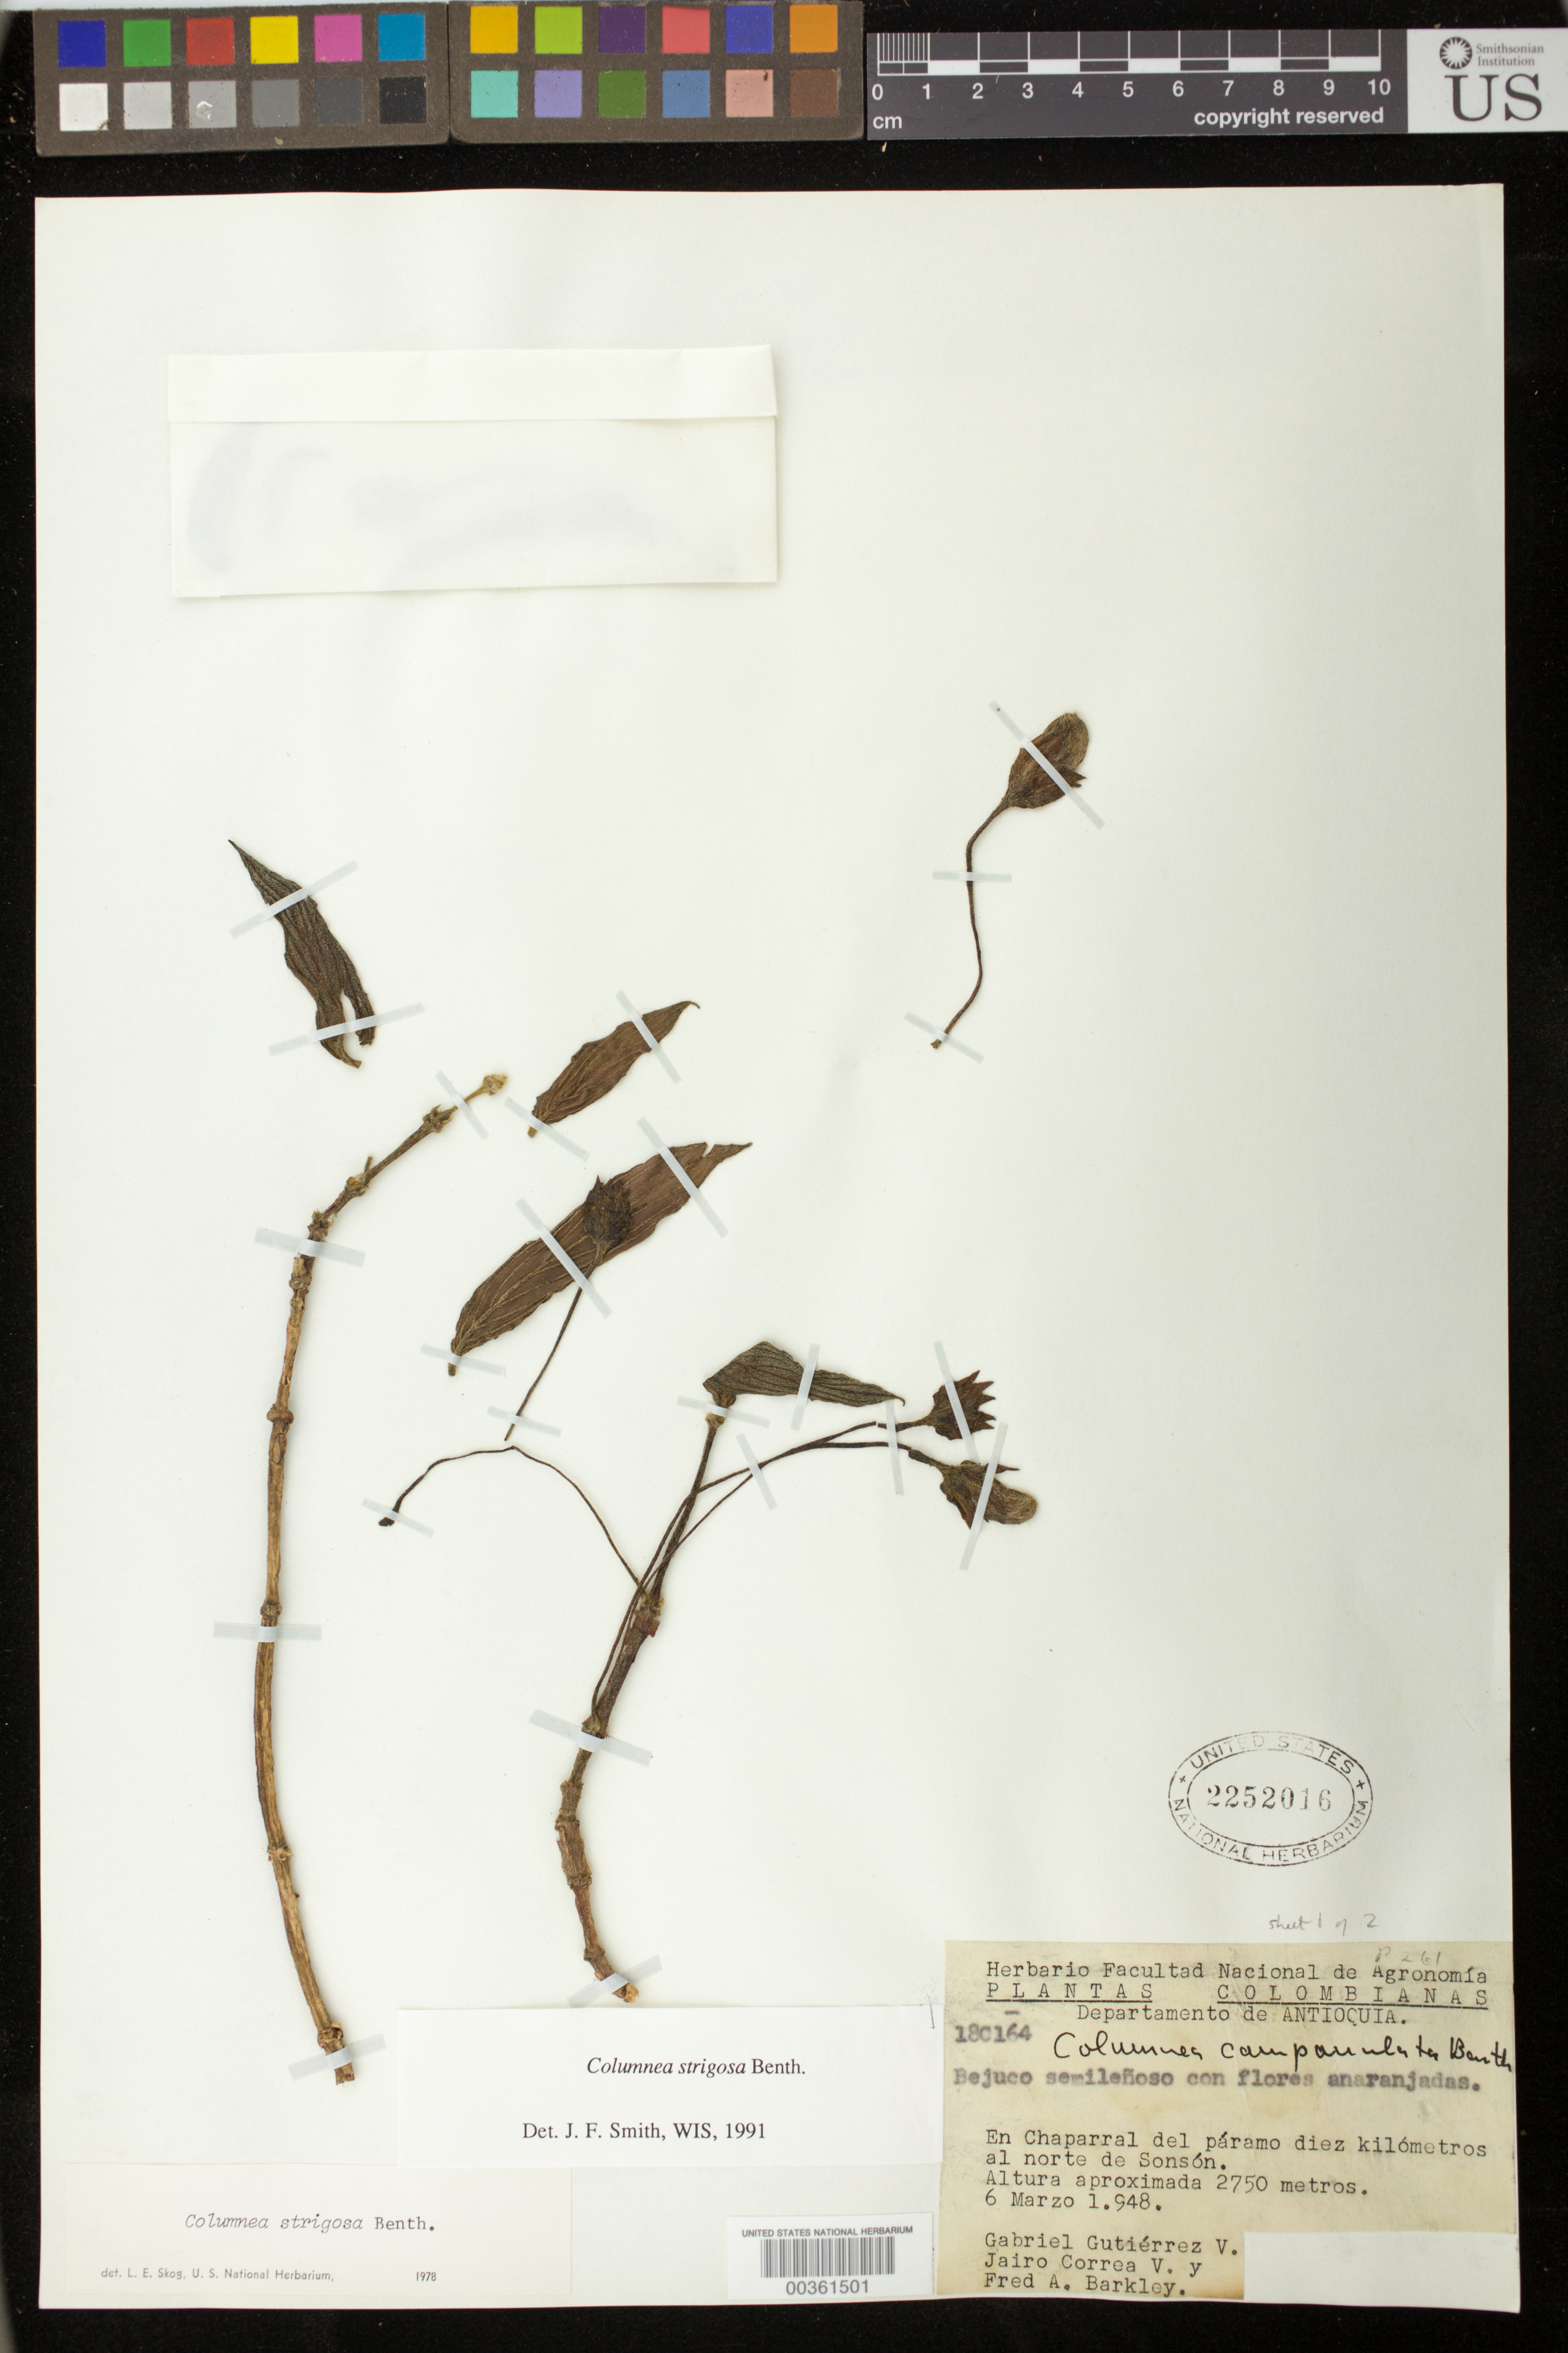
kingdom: Plantae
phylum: Tracheophyta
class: Magnoliopsida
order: Lamiales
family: Gesneriaceae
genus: Columnea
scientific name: Columnea strigosa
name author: Benth.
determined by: Smith, J. F.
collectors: G. Gutiérrez V., J. Correa V. & F. A. Barkley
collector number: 18C 164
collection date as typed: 06 Mar 1948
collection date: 1948-03-06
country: Colombia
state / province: Antioquia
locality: En chaparral del paramo diez kilometros al norte de Sonson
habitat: En chaparral del paramo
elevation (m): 2750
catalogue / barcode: US 2252016